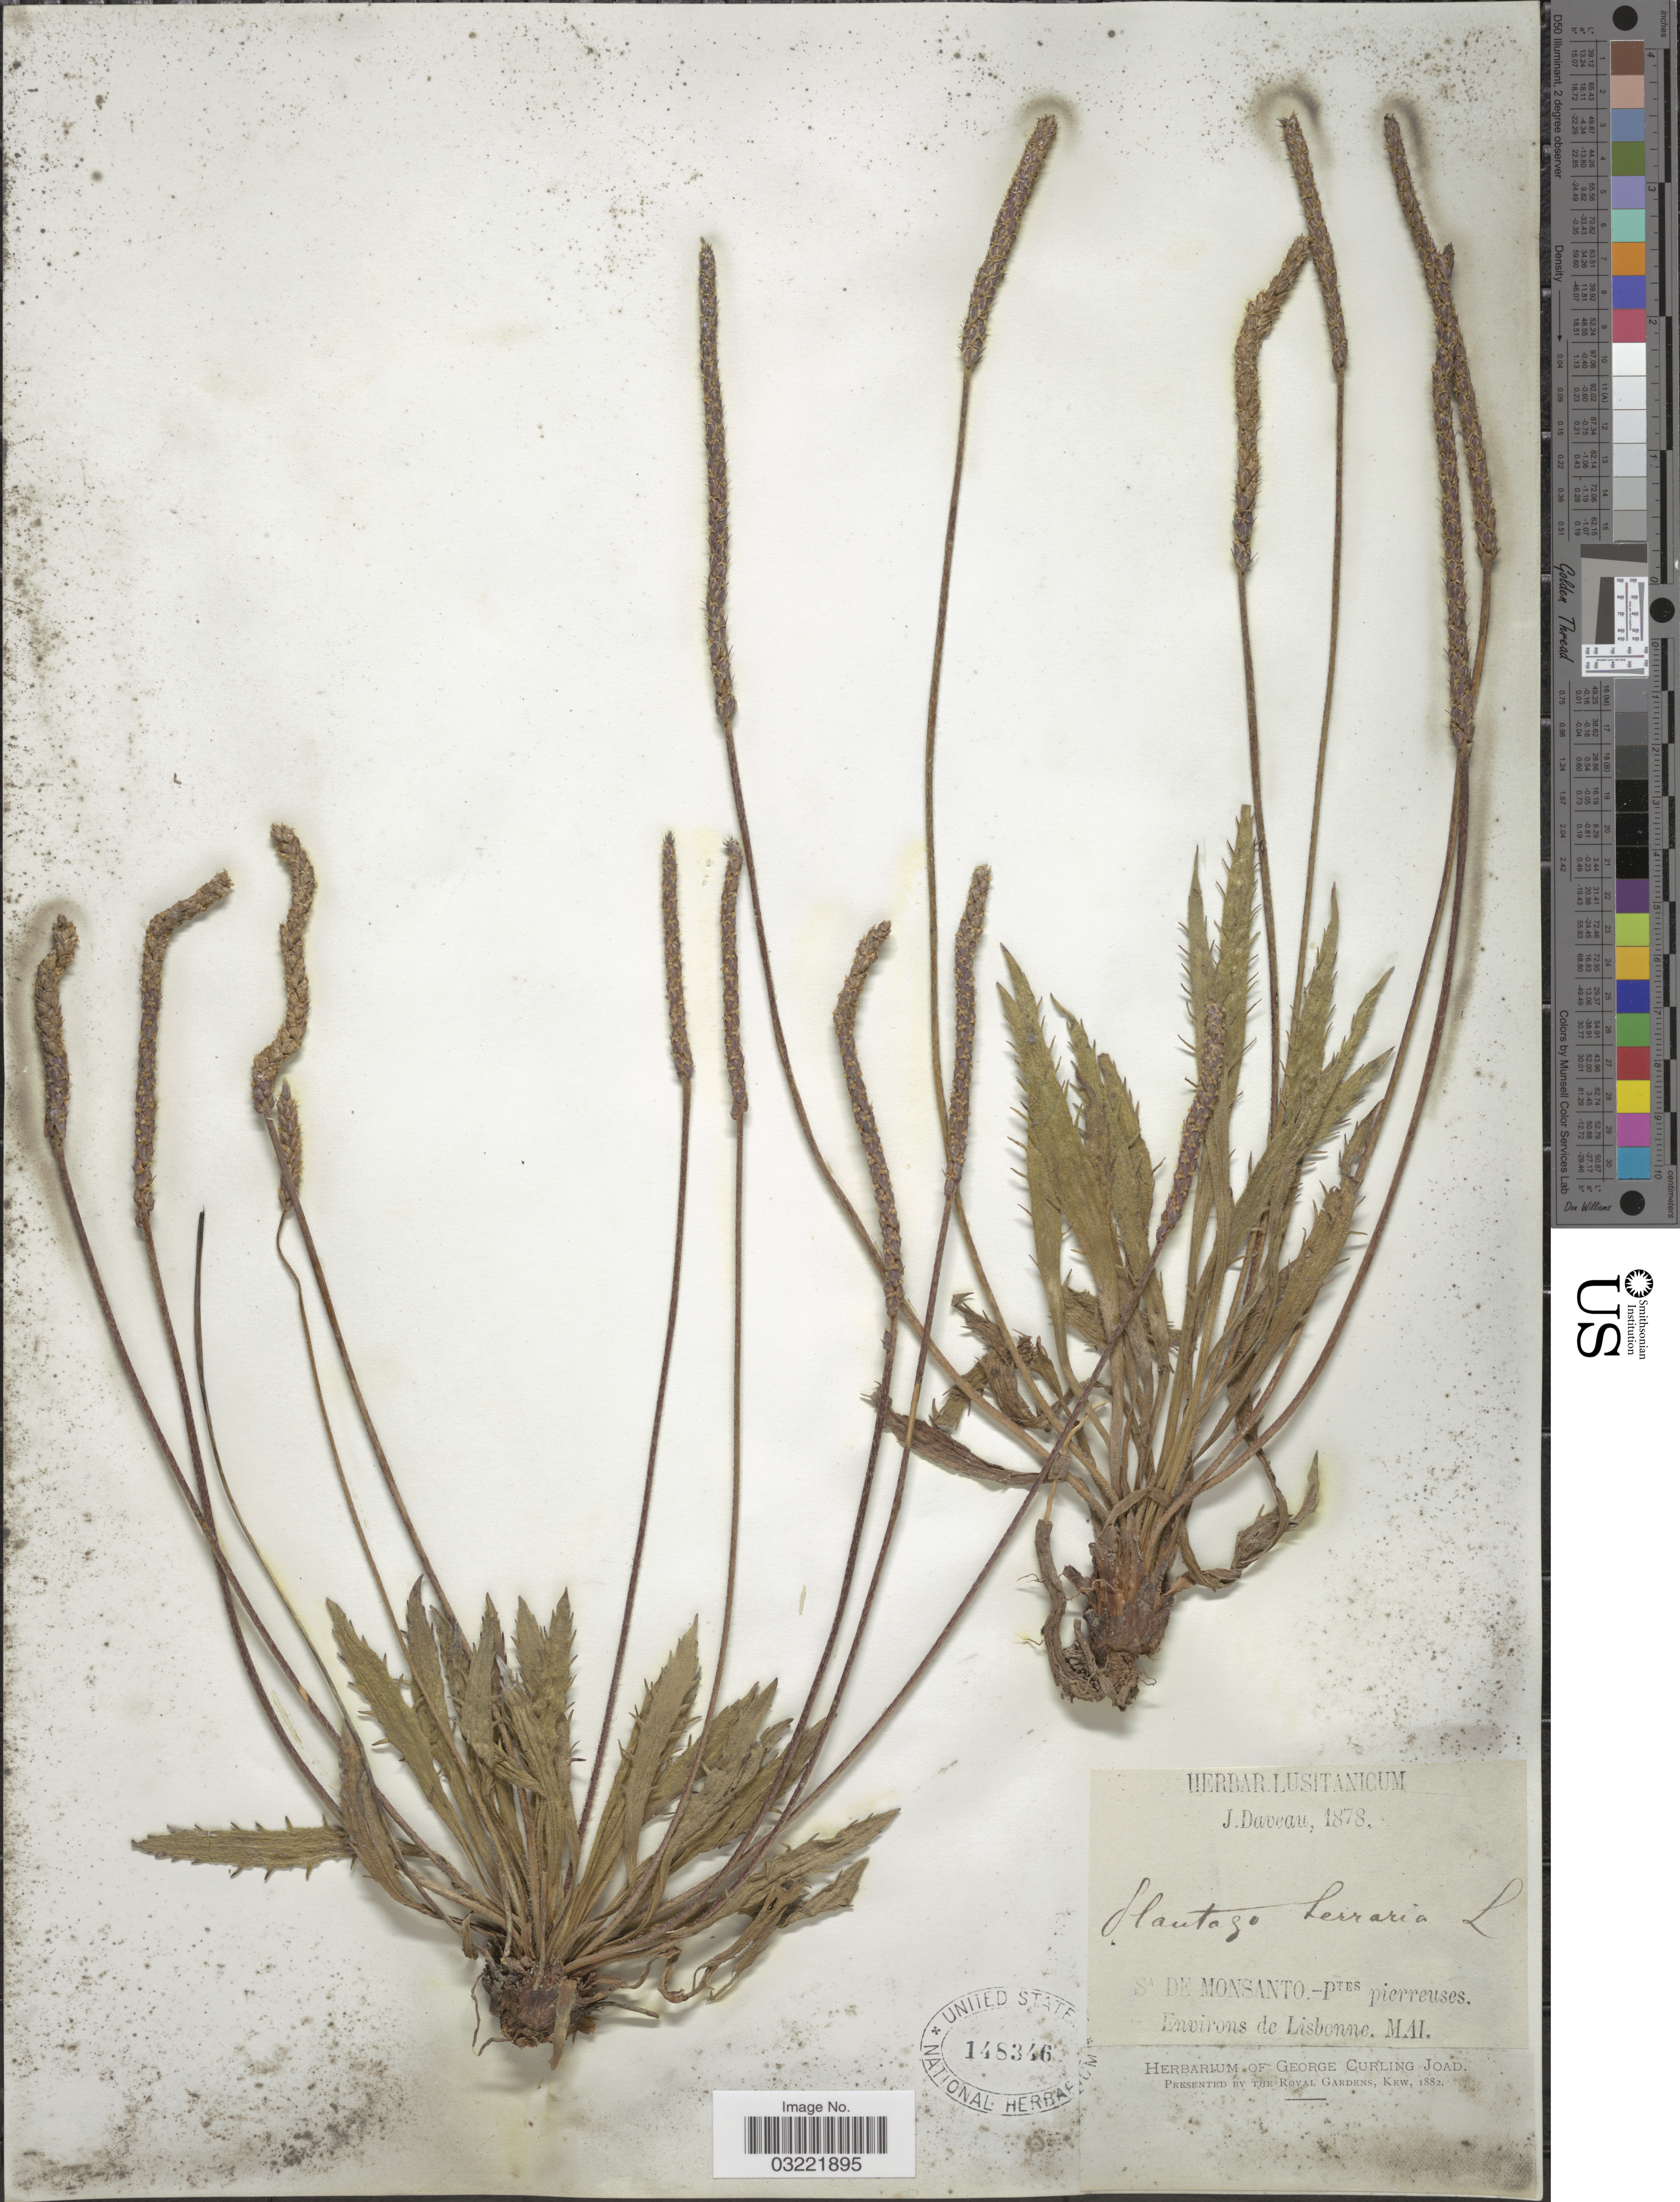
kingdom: Plantae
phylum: Tracheophyta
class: Magnoliopsida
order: Lamiales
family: Plantaginaceae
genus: Plantago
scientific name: Plantago serraria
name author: L.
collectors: J. Daveau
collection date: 1878-05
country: Portugal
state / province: Lisboa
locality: Sa de Monsanto-Ptes pierreuses. Environs de Lisbonne.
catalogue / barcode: US 148346